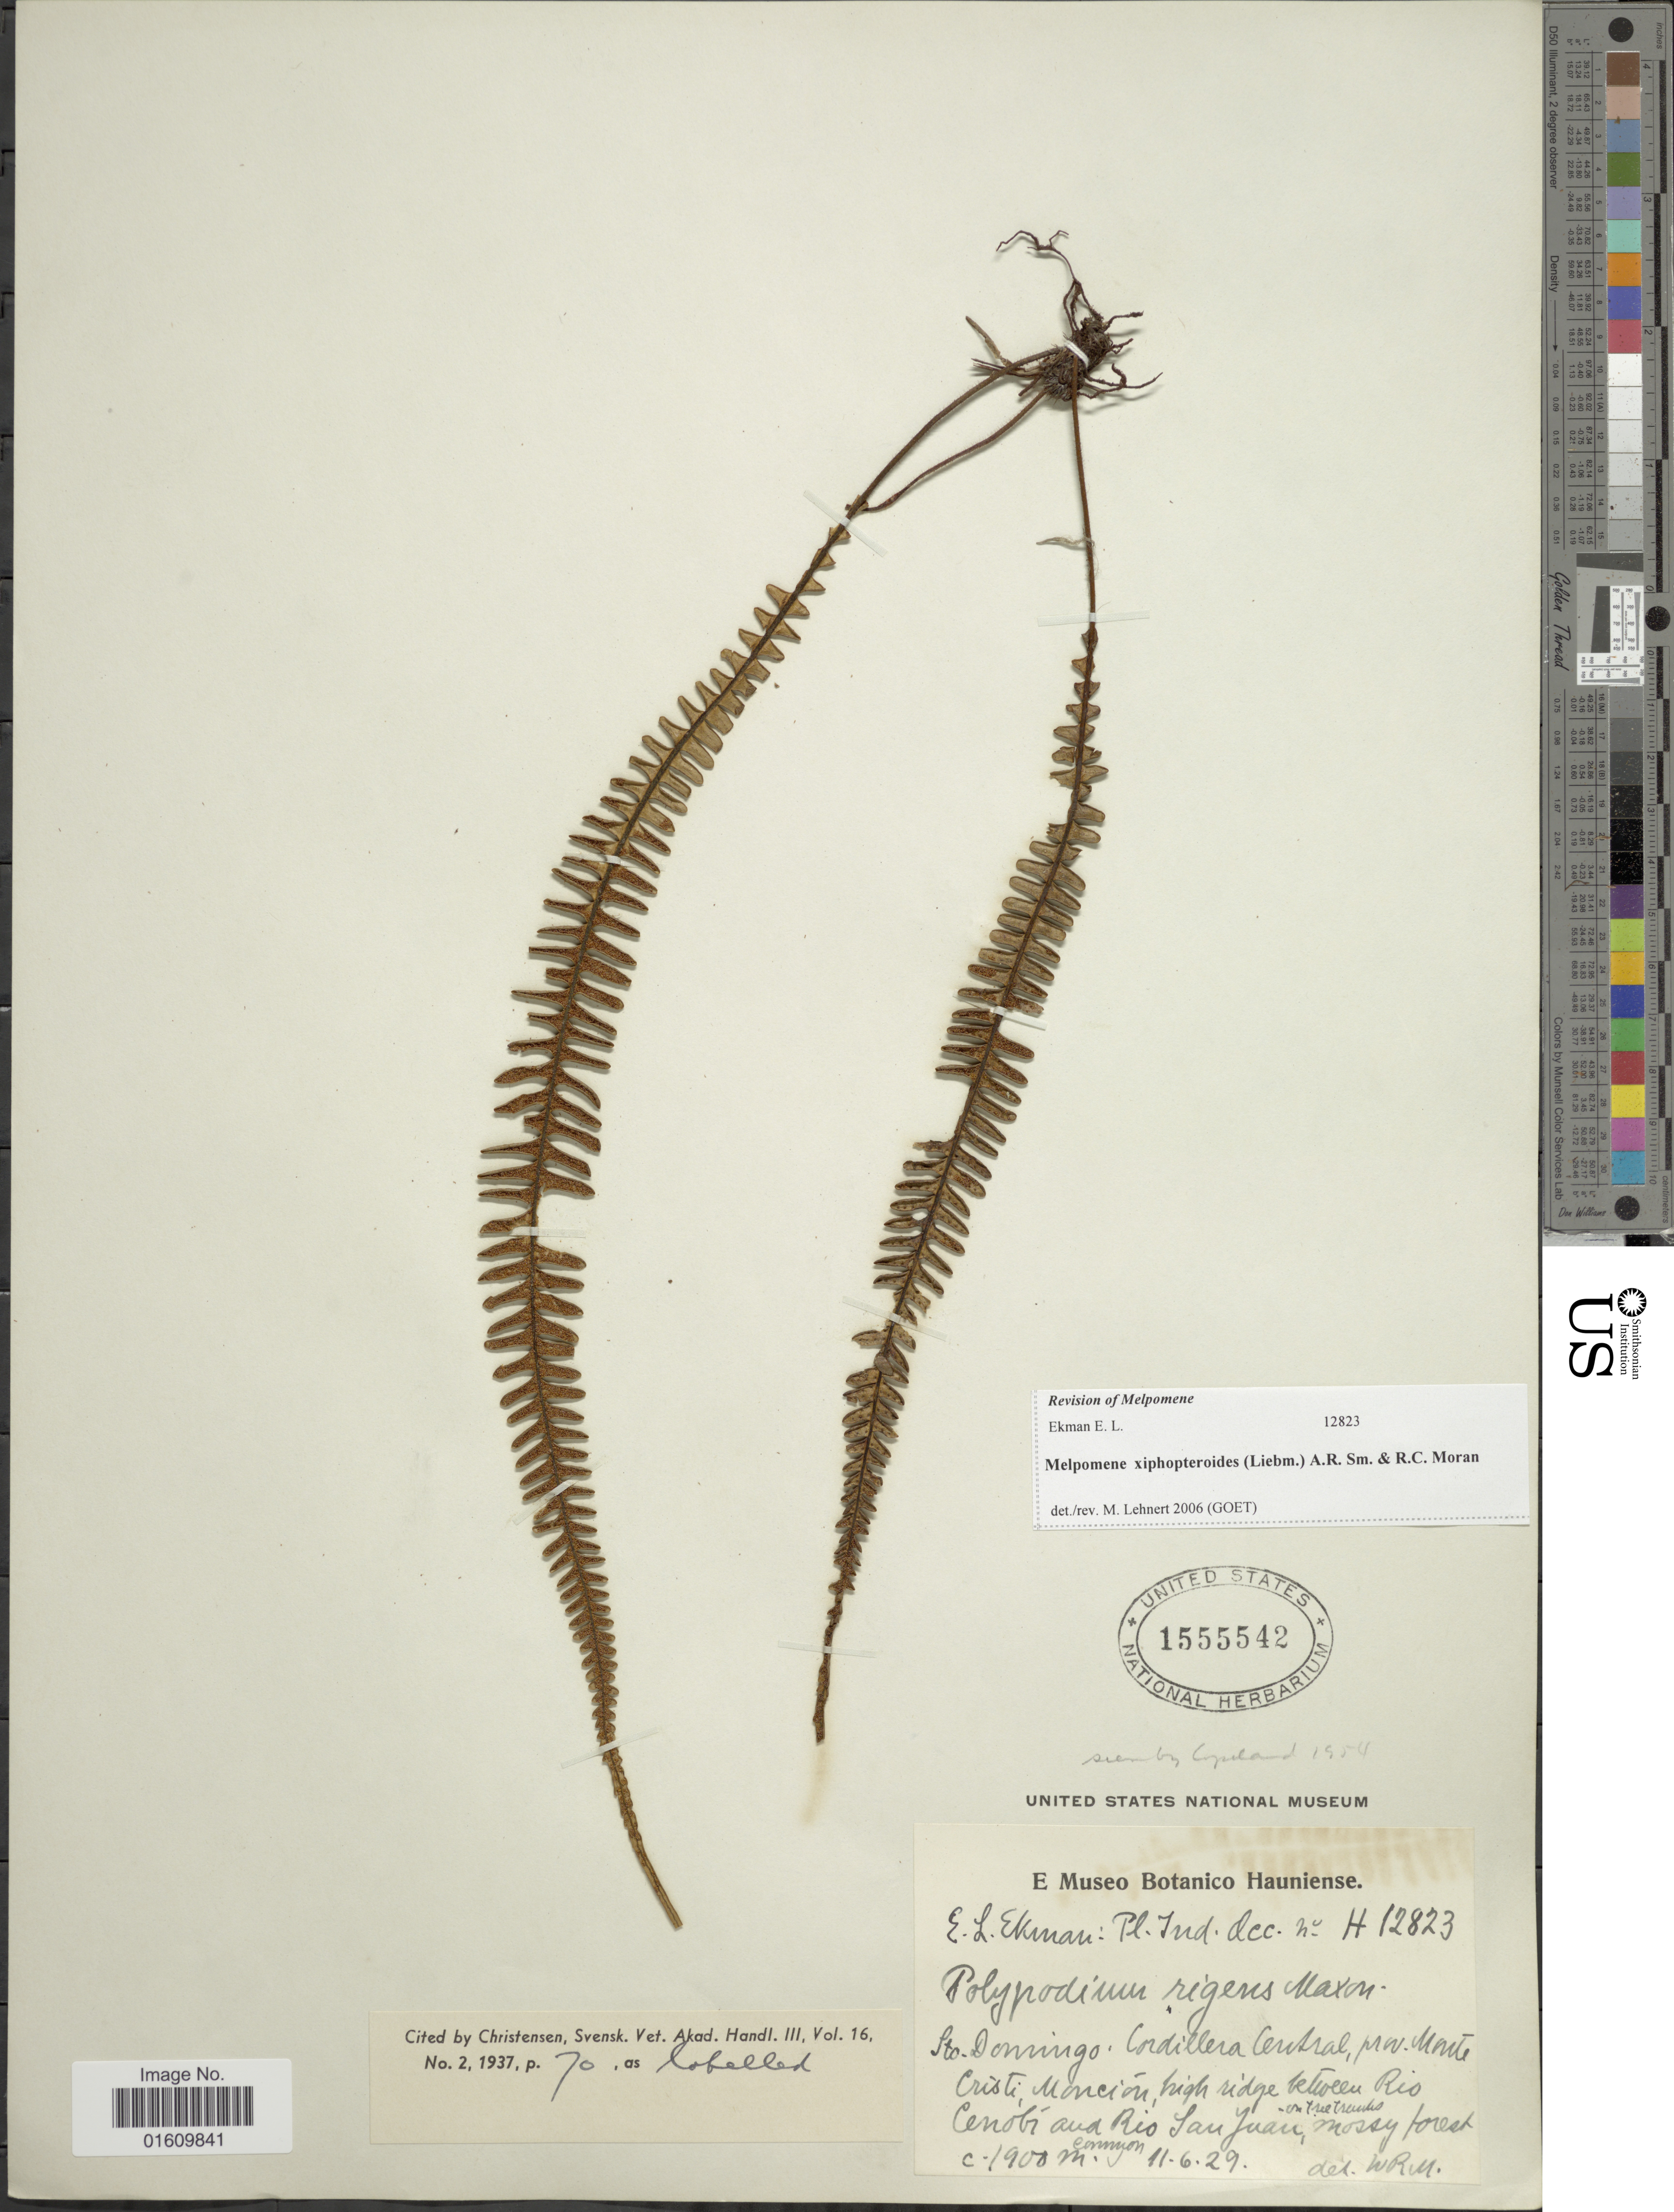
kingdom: Plantae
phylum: Tracheophyta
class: Polypodiopsida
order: Polypodiales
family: Polypodiaceae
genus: Melpomene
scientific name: Melpomene xiphopteroides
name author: (Liebm.) A.R. Sm. & R.C. Moran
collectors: E. L. Ekman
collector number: H 12823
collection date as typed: Transcribed d/m/y: 11/6/29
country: Dominican Republic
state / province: Monte Cristi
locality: Cordillera Central, Monción high ridge between Rio Cenobi and Rio San Juan.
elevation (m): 1900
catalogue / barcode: US 1555542